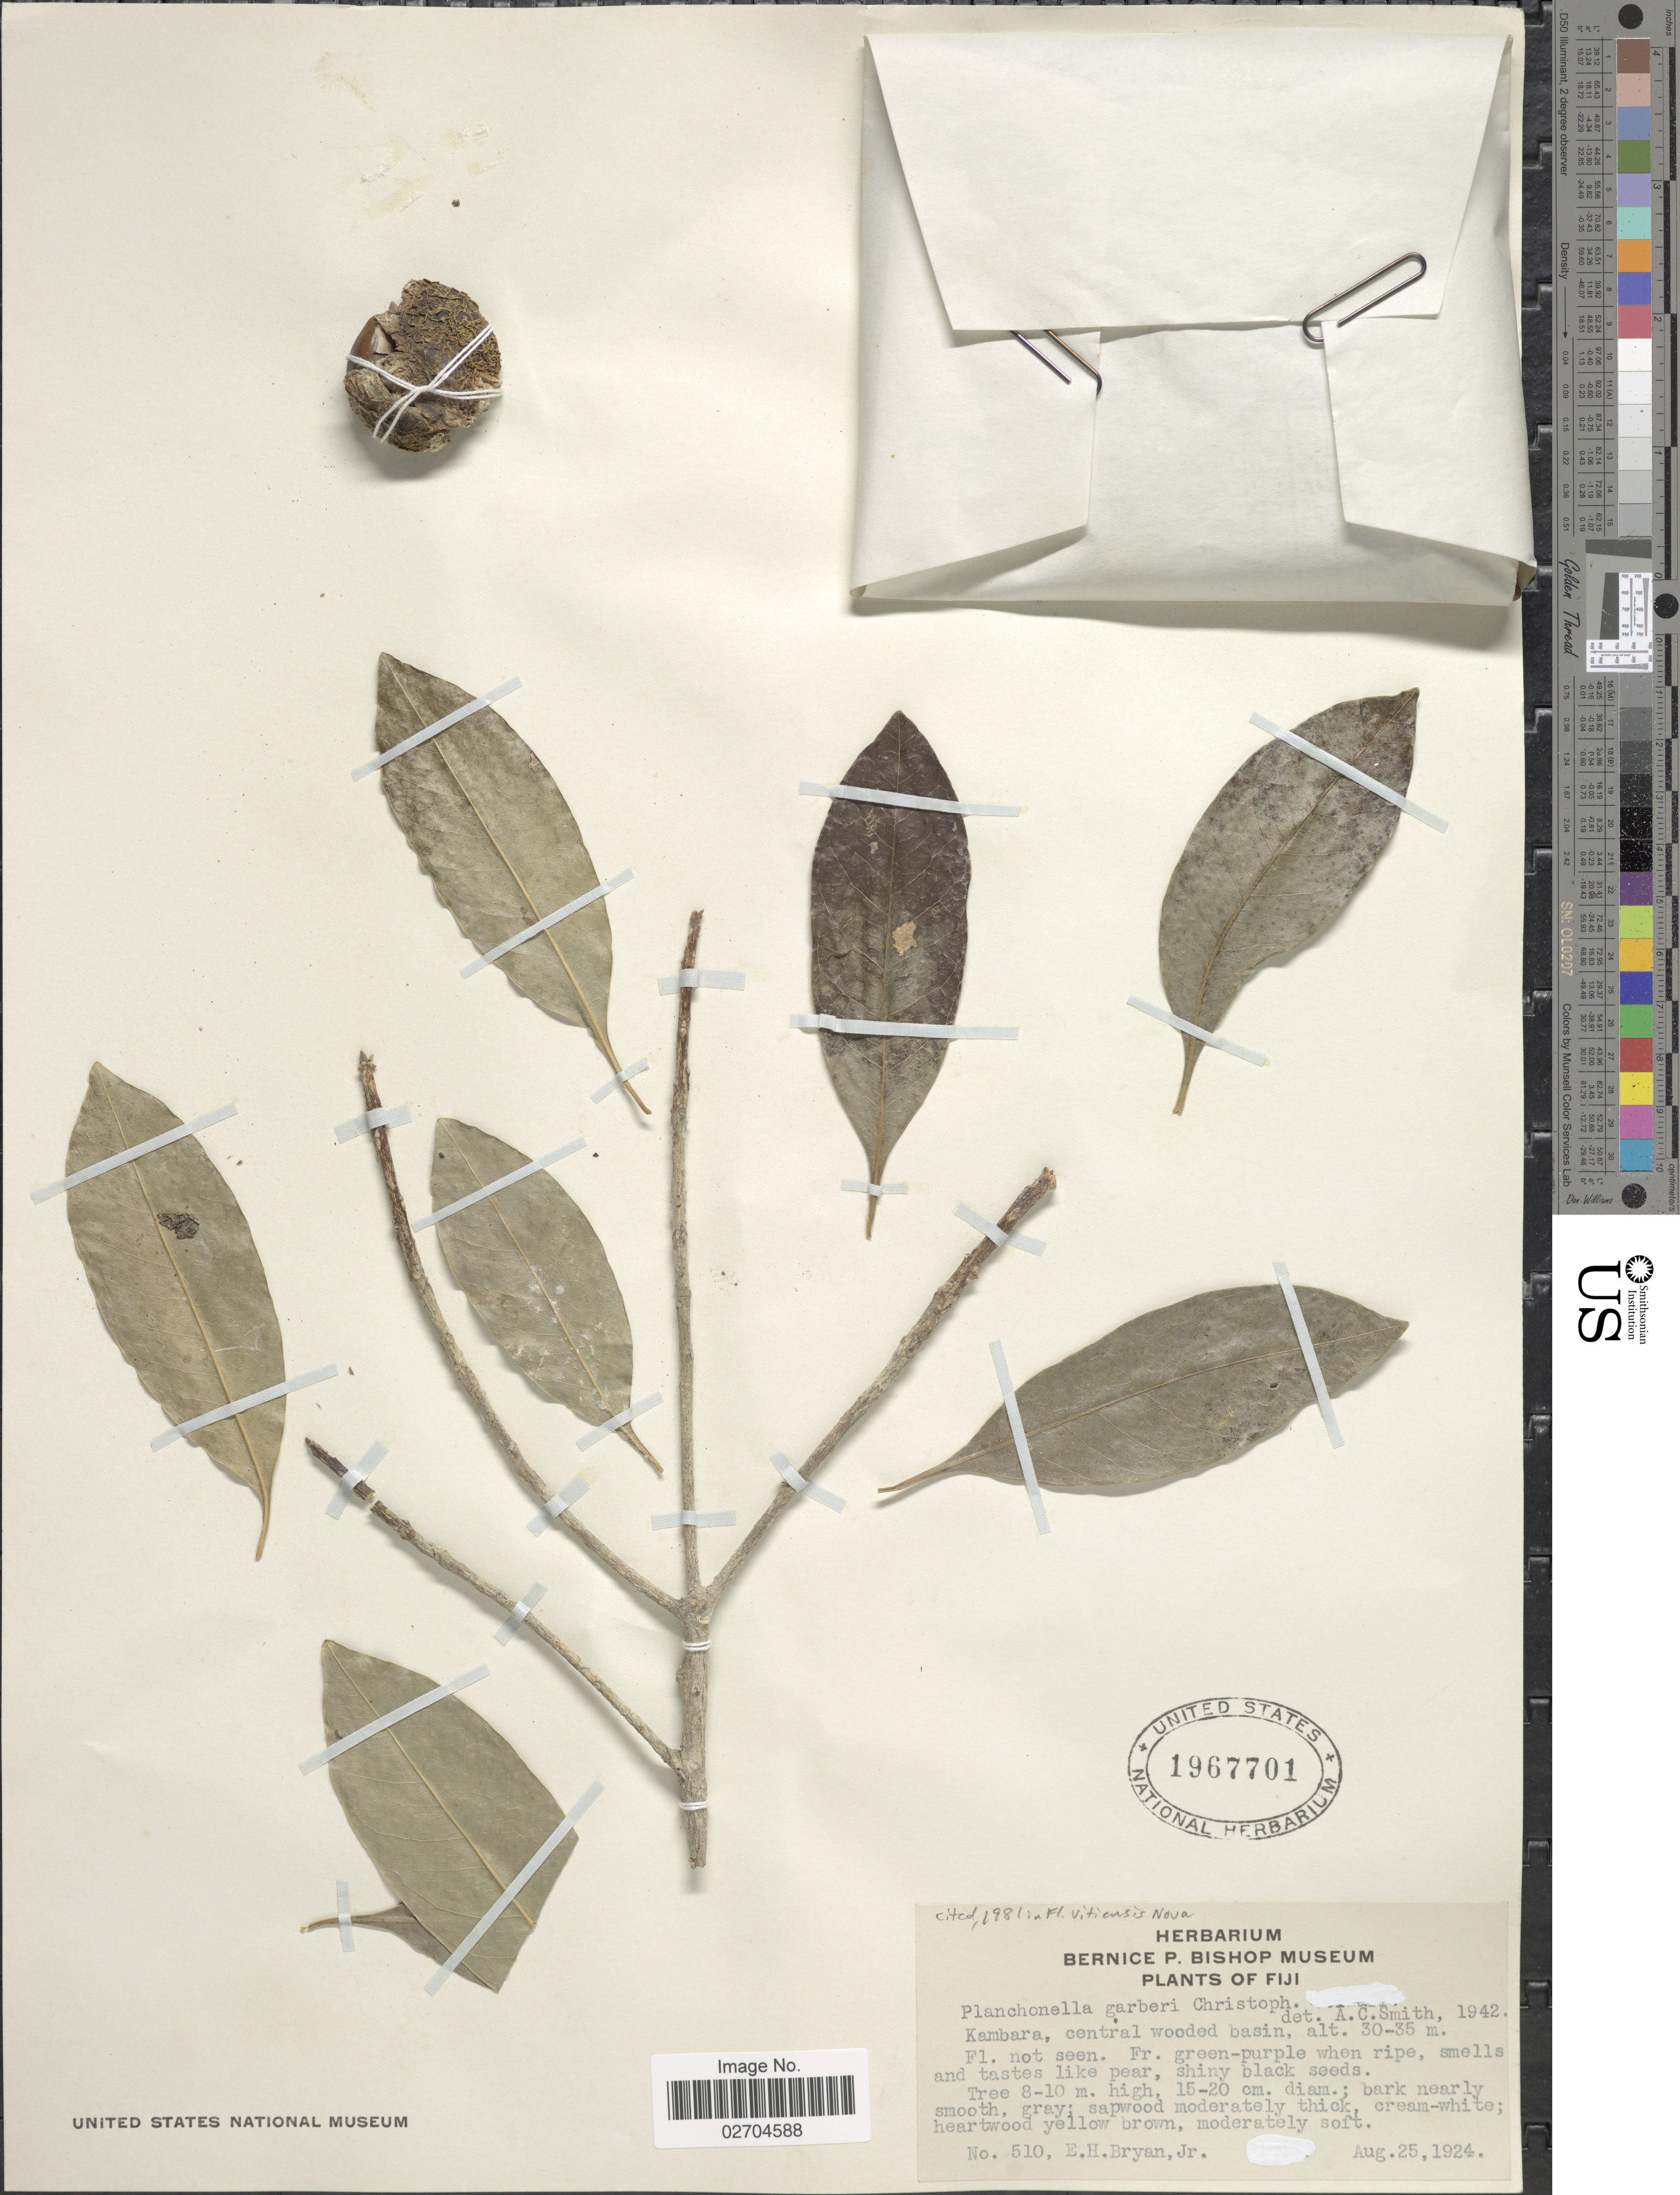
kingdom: Plantae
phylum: Tracheophyta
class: Magnoliopsida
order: Ericales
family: Sapotaceae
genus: Planchonella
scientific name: Planchonella garberi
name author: Christoph.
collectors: E. Bryan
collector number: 510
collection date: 1924-08-25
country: Fiji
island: Kabara [Kambara]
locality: Kambara, central wooded basin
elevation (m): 30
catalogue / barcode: US 1967701